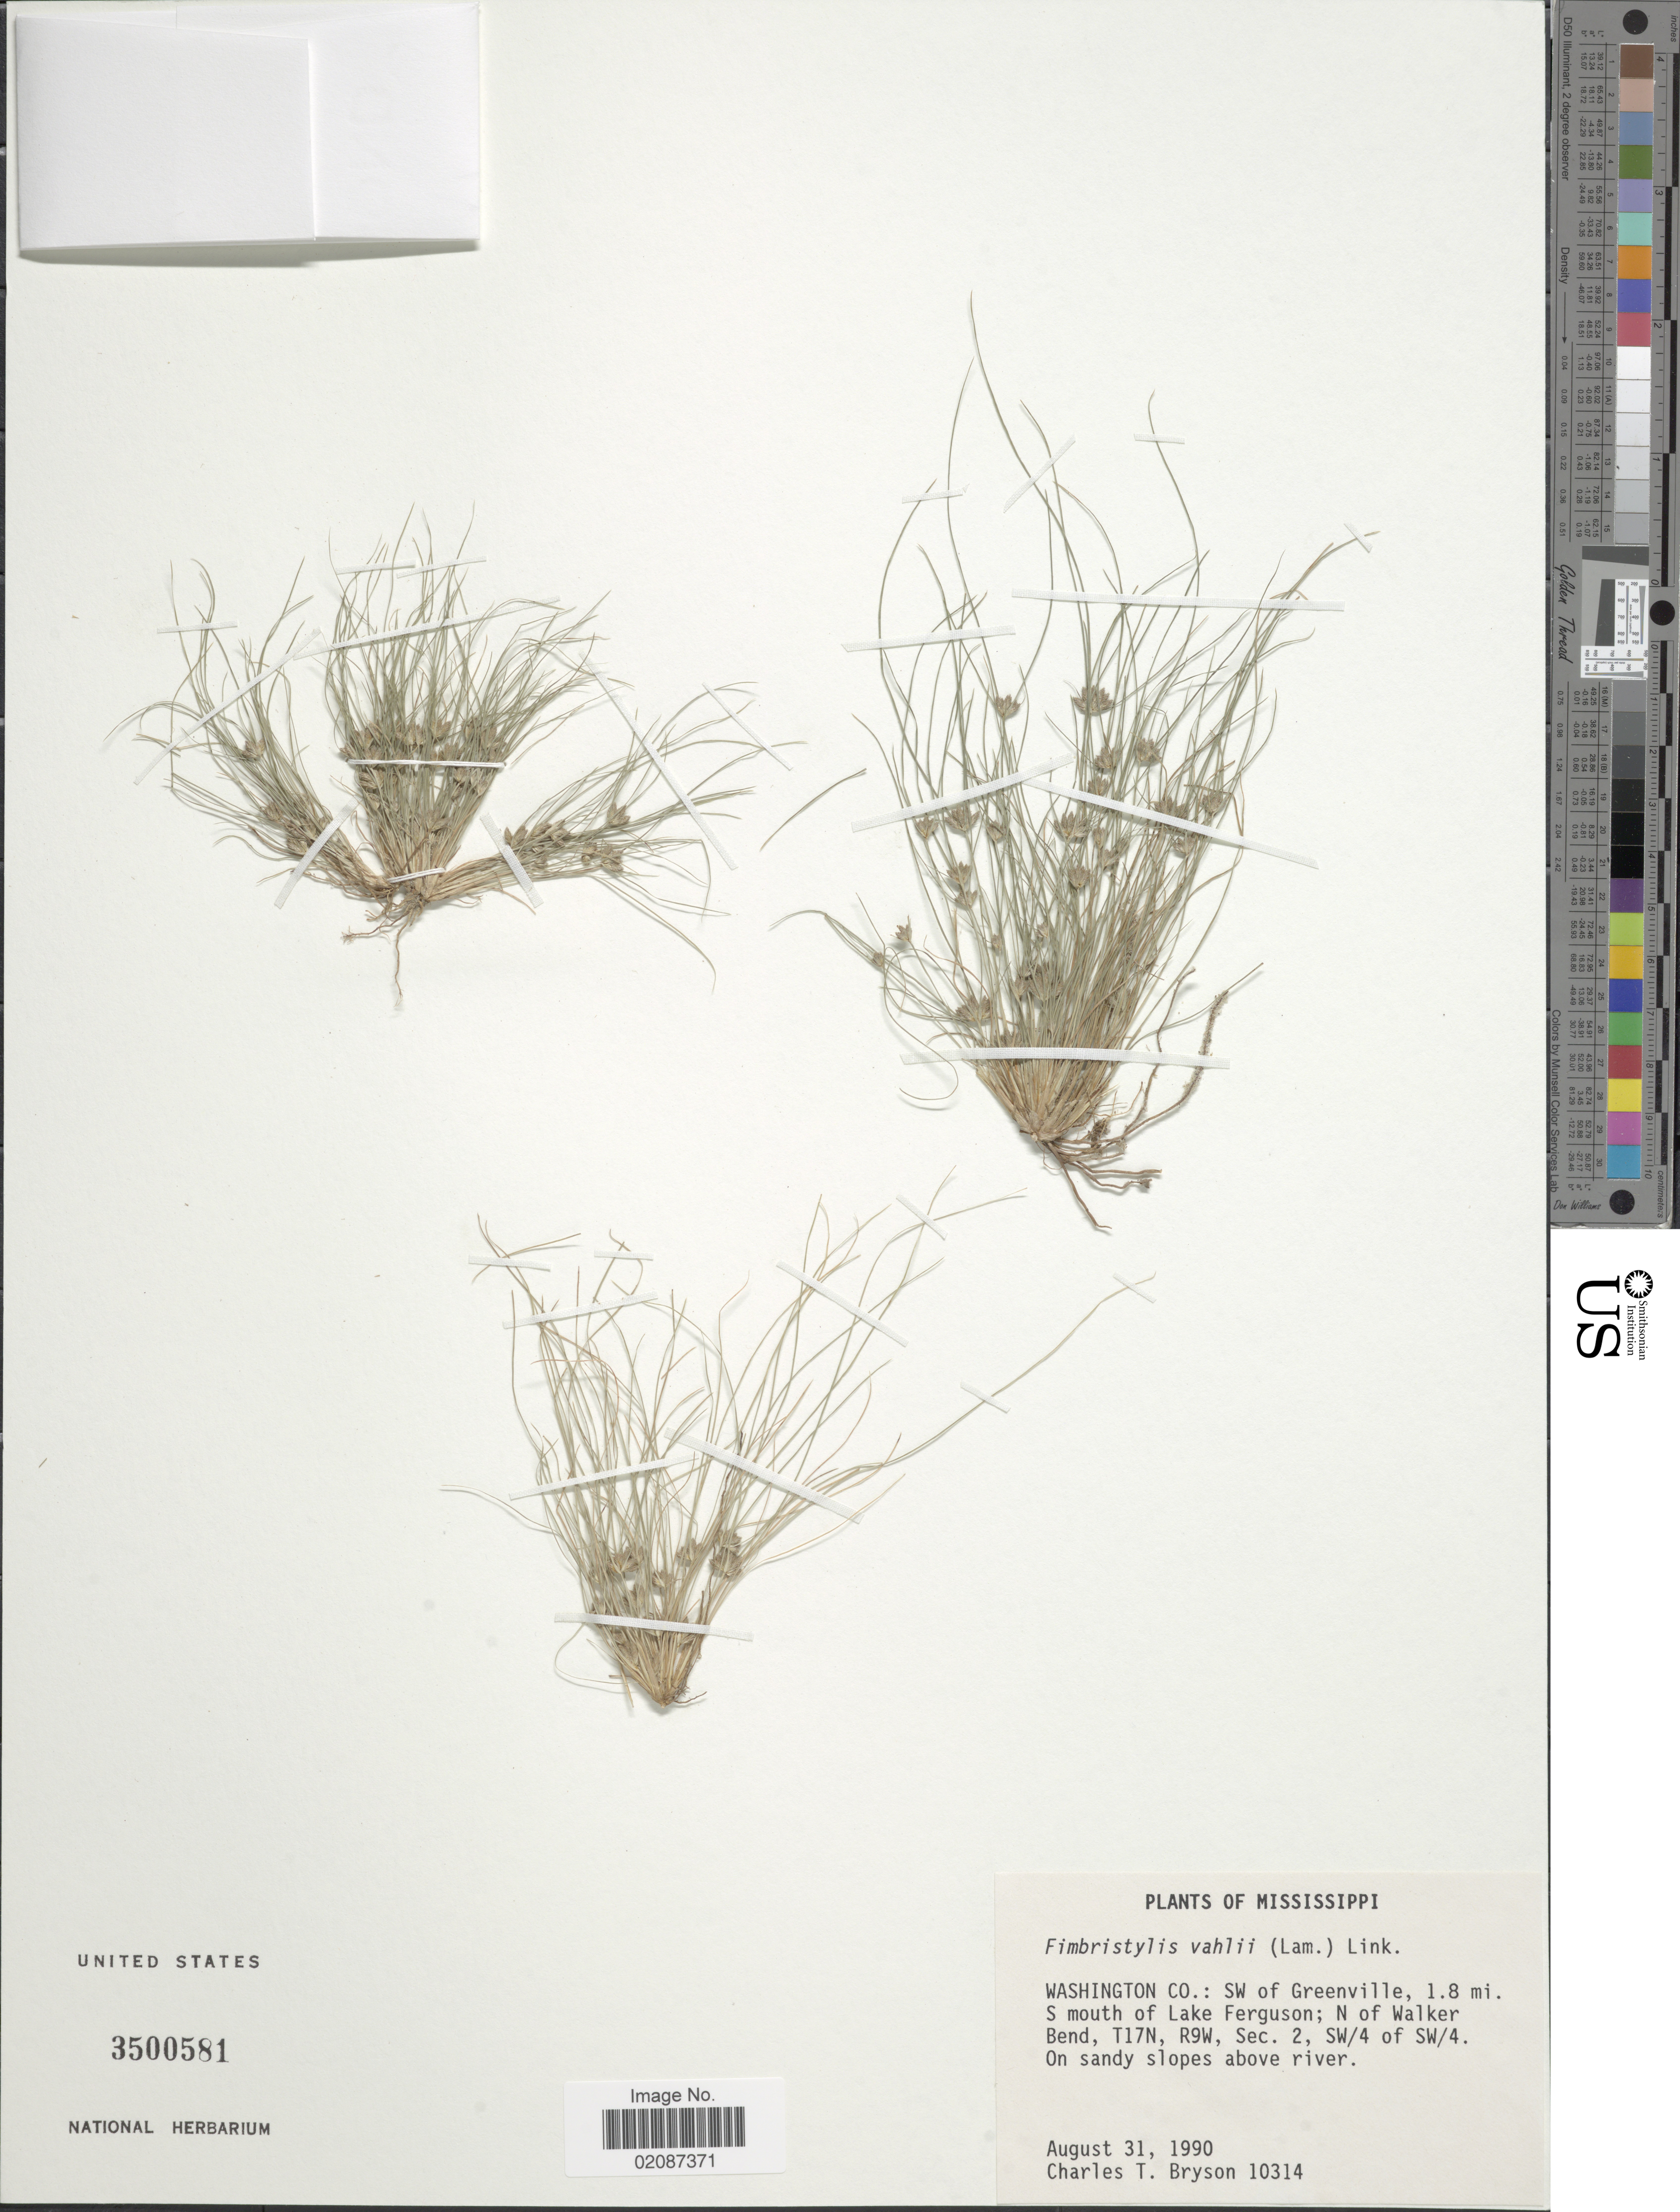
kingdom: Plantae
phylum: Tracheophyta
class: Liliopsida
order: Poales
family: Cyperaceae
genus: Fimbristylis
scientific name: Fimbristylis vahlii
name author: (Lam.) Link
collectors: C. Bryson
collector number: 10314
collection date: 1990-08-31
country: United States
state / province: Mississippi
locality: Washington Co.: SW of Greenville, 1.8. mi. S mouth of Lake Ferguson; N of Walker Bend, T17N, R9W, Sec. 2, SW/4 of SW 4, sondy slopes above river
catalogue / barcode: US 3500581